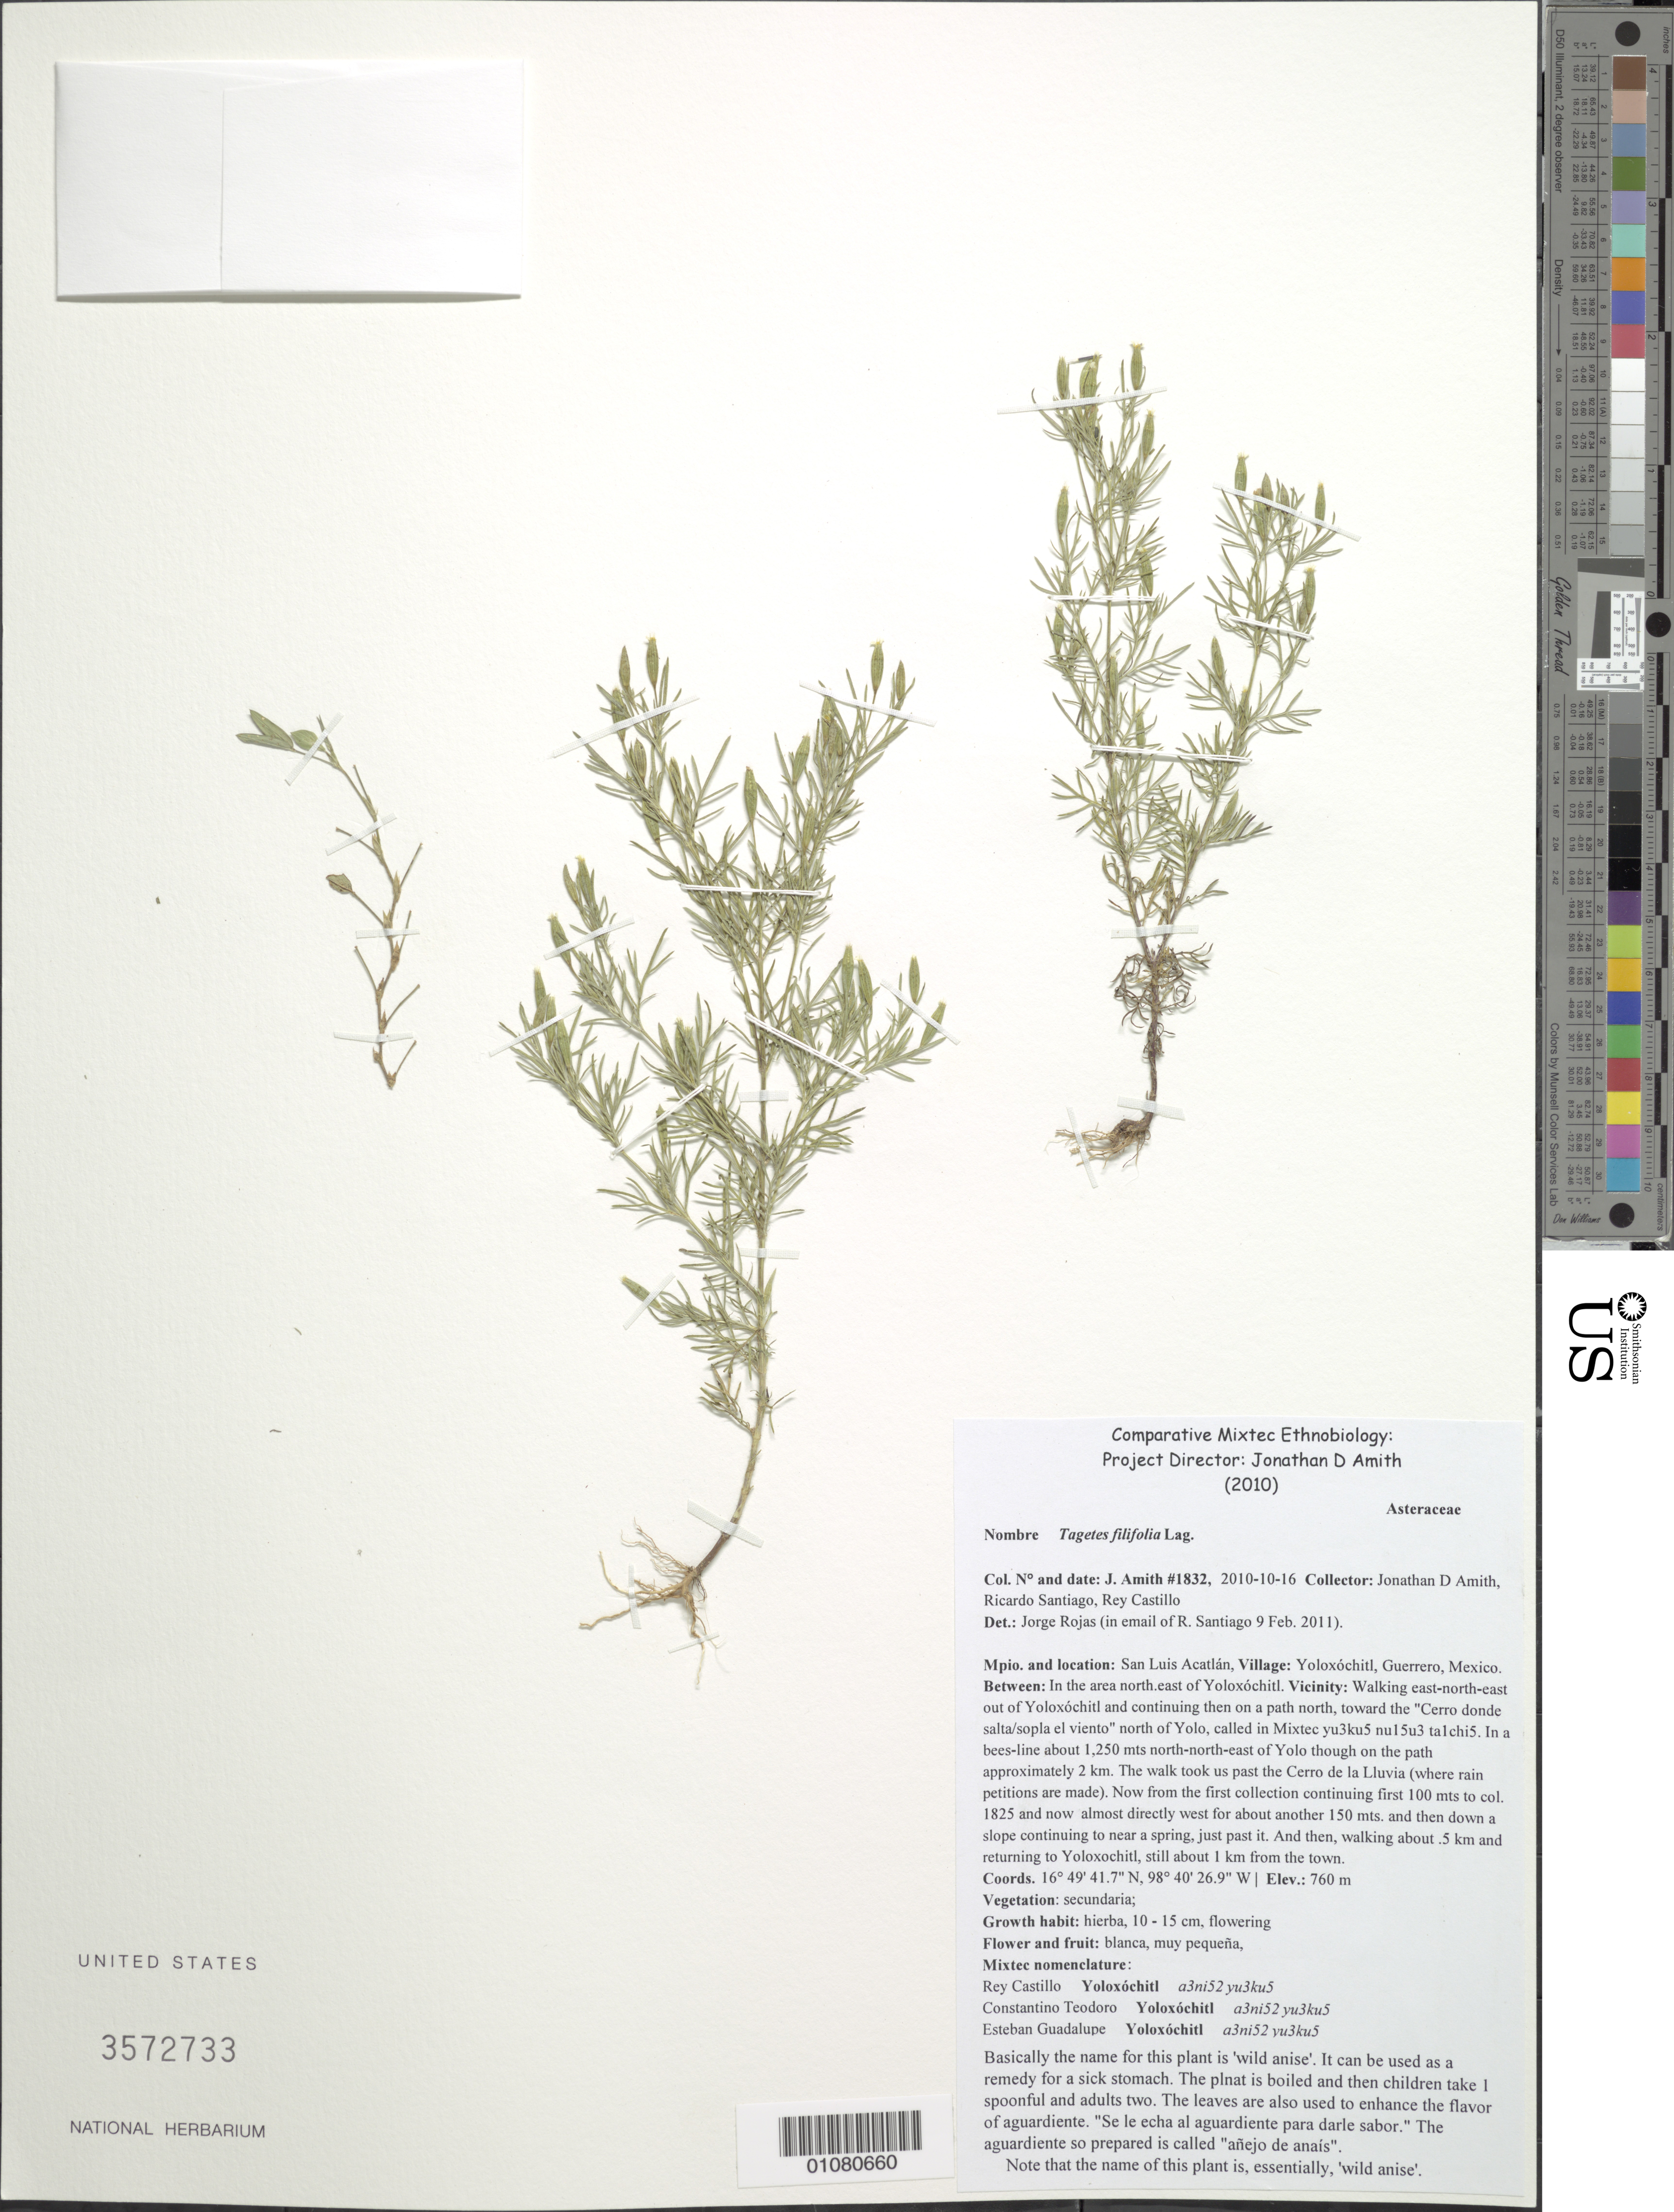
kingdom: Plantae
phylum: Tracheophyta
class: Magnoliopsida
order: Asterales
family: Asteraceae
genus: Tagetes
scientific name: Tagetes filifolia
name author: Lag.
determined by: Rojas, Jorge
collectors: J. D. Amith, R. Santiago & R. Castillo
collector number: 1832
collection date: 2010-10-16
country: Mexico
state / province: Guerrero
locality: Yoloxóchitl, San Luis Acatlán; area northeast of Yoloxóchitl. Walking ENE out of Yoloxóchitl and continuing then on a path north, twoard the "Cerro donde salta/sopla el viento" north of Yolo, called in Mixtec…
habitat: Vegetation secundaria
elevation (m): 760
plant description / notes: Determination of J. Rojas in email of R. Santiago 9 Feb 2011.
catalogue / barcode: US 3572733